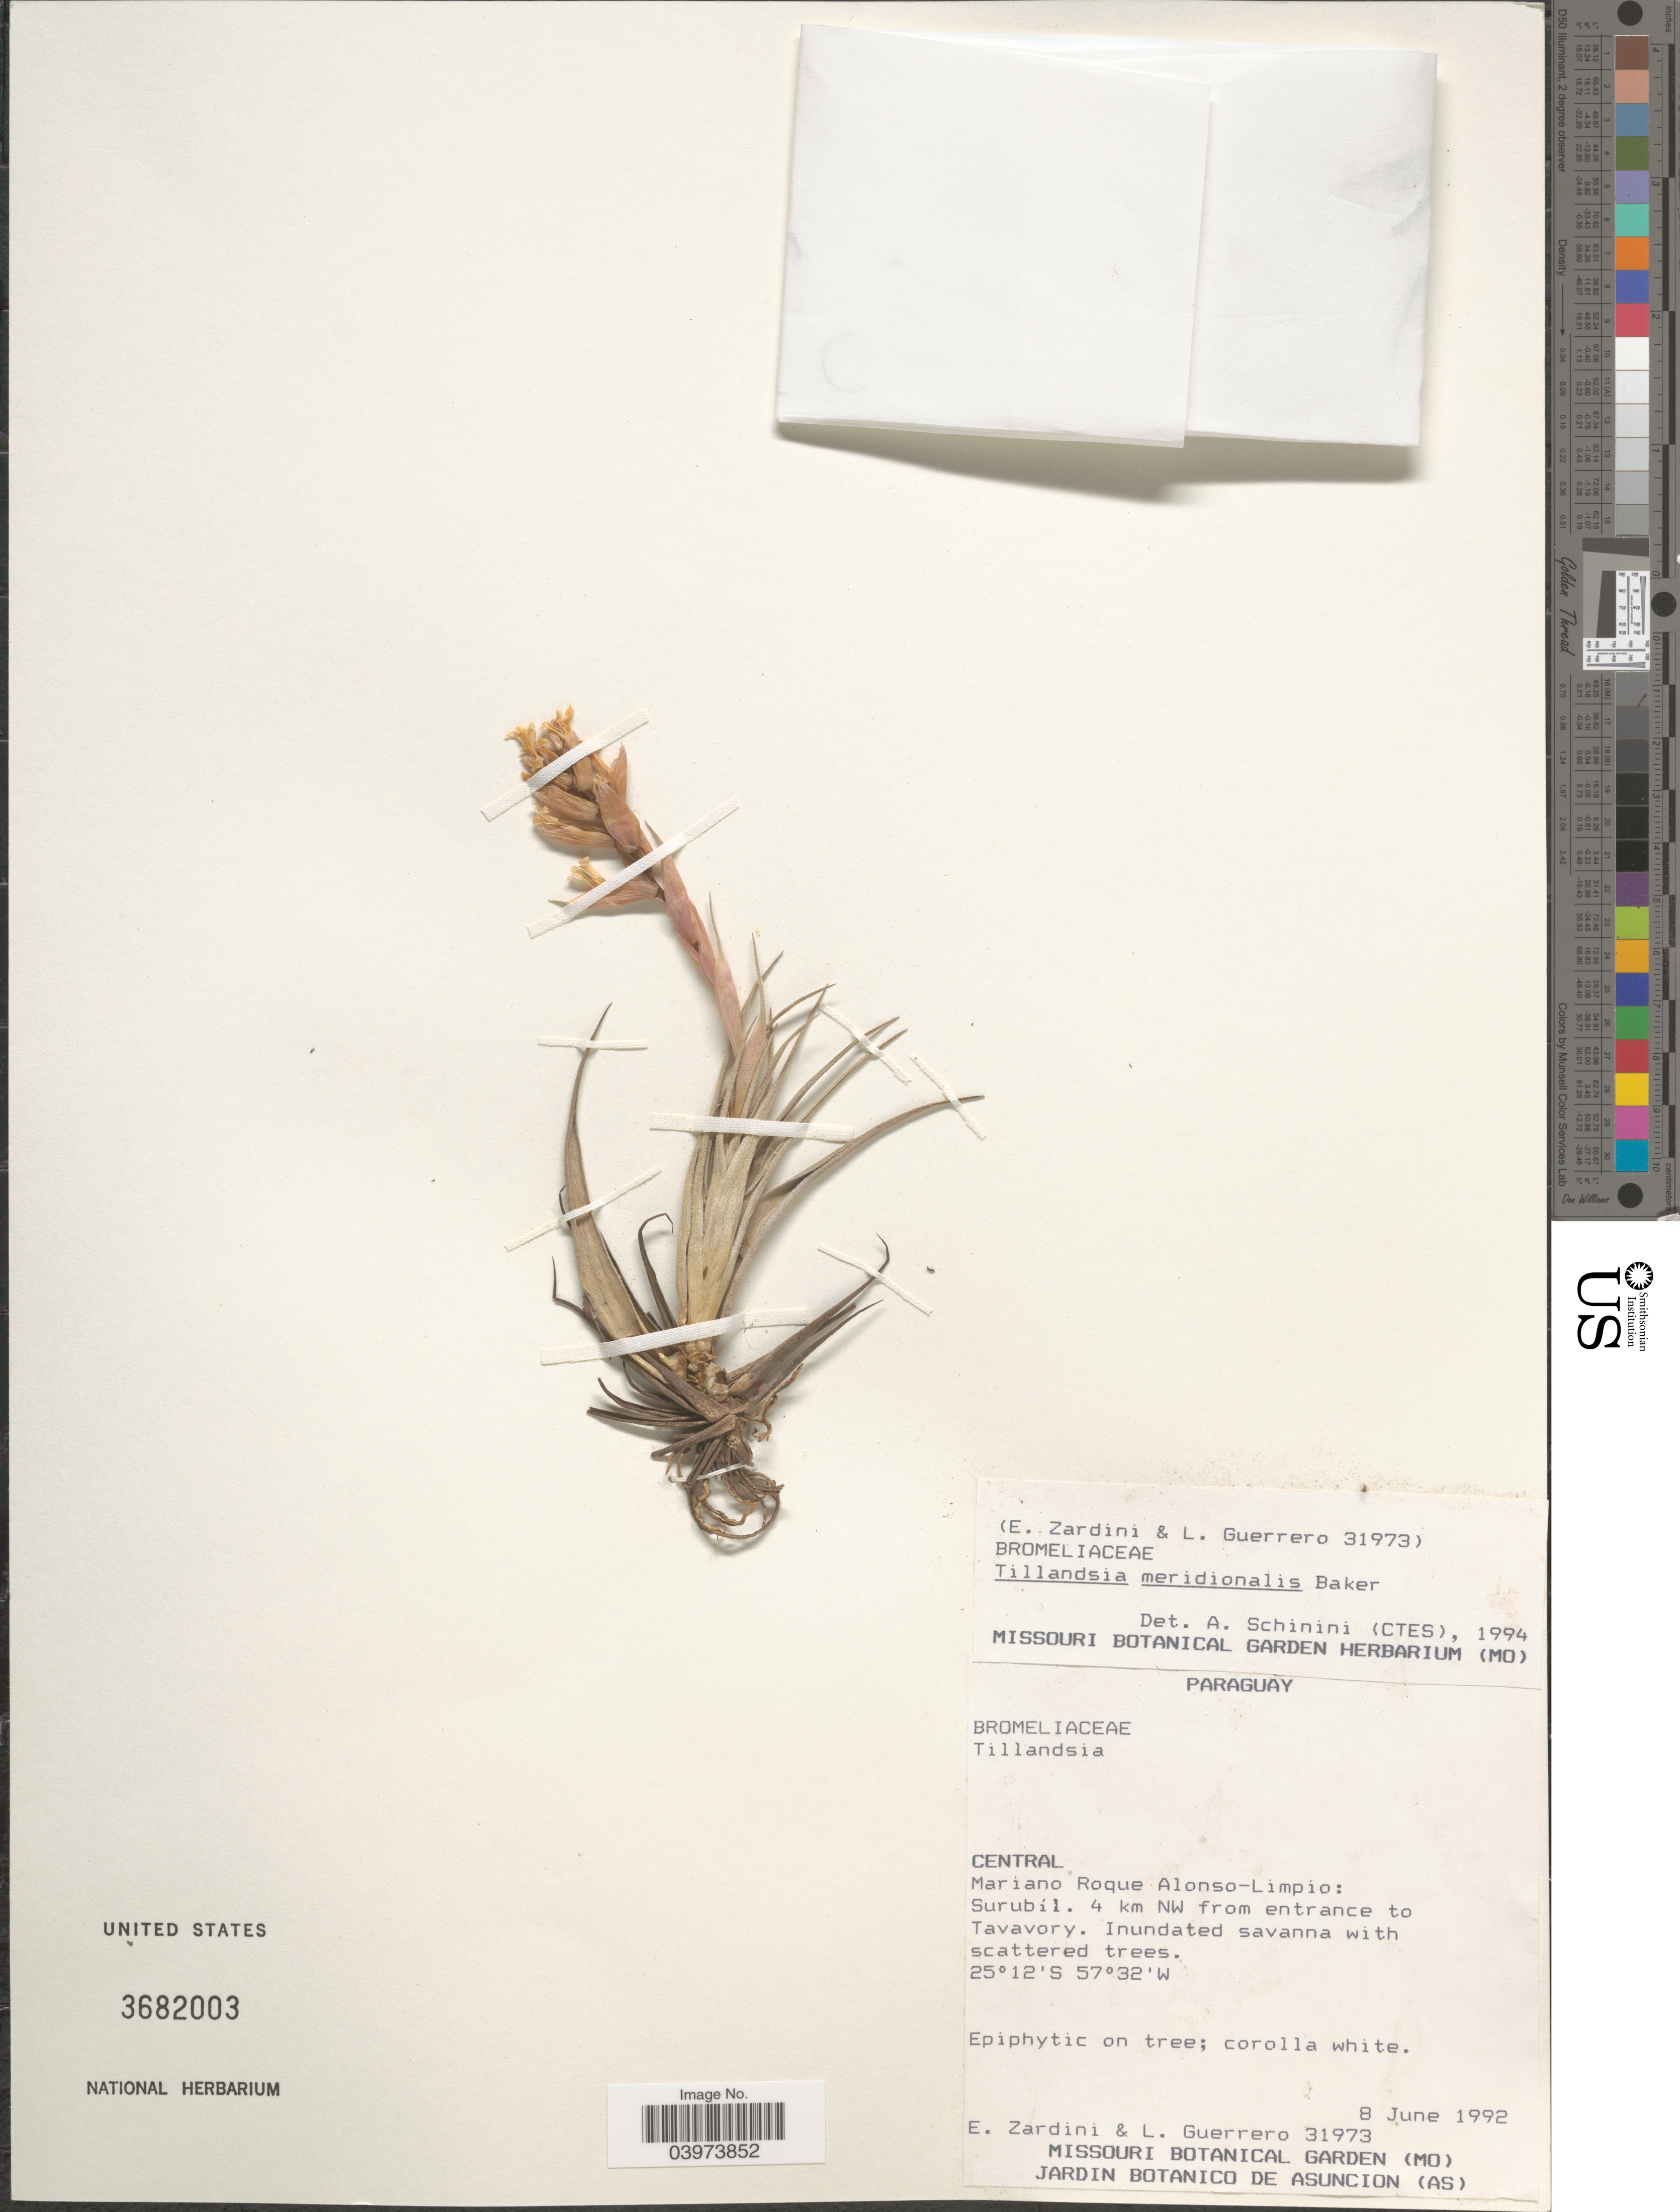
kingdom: Plantae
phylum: Tracheophyta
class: Liliopsida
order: Poales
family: Bromeliaceae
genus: Tillandsia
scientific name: Tillandsia meridionalis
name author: Baker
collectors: E. Zardini & L. Guerrero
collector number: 31973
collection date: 1992-06-08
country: Paraguay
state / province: Central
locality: Mariano Roque Alonso-Limpio: Surubíl. 4 km NW from entrance to Tavavory.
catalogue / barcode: US 3682003